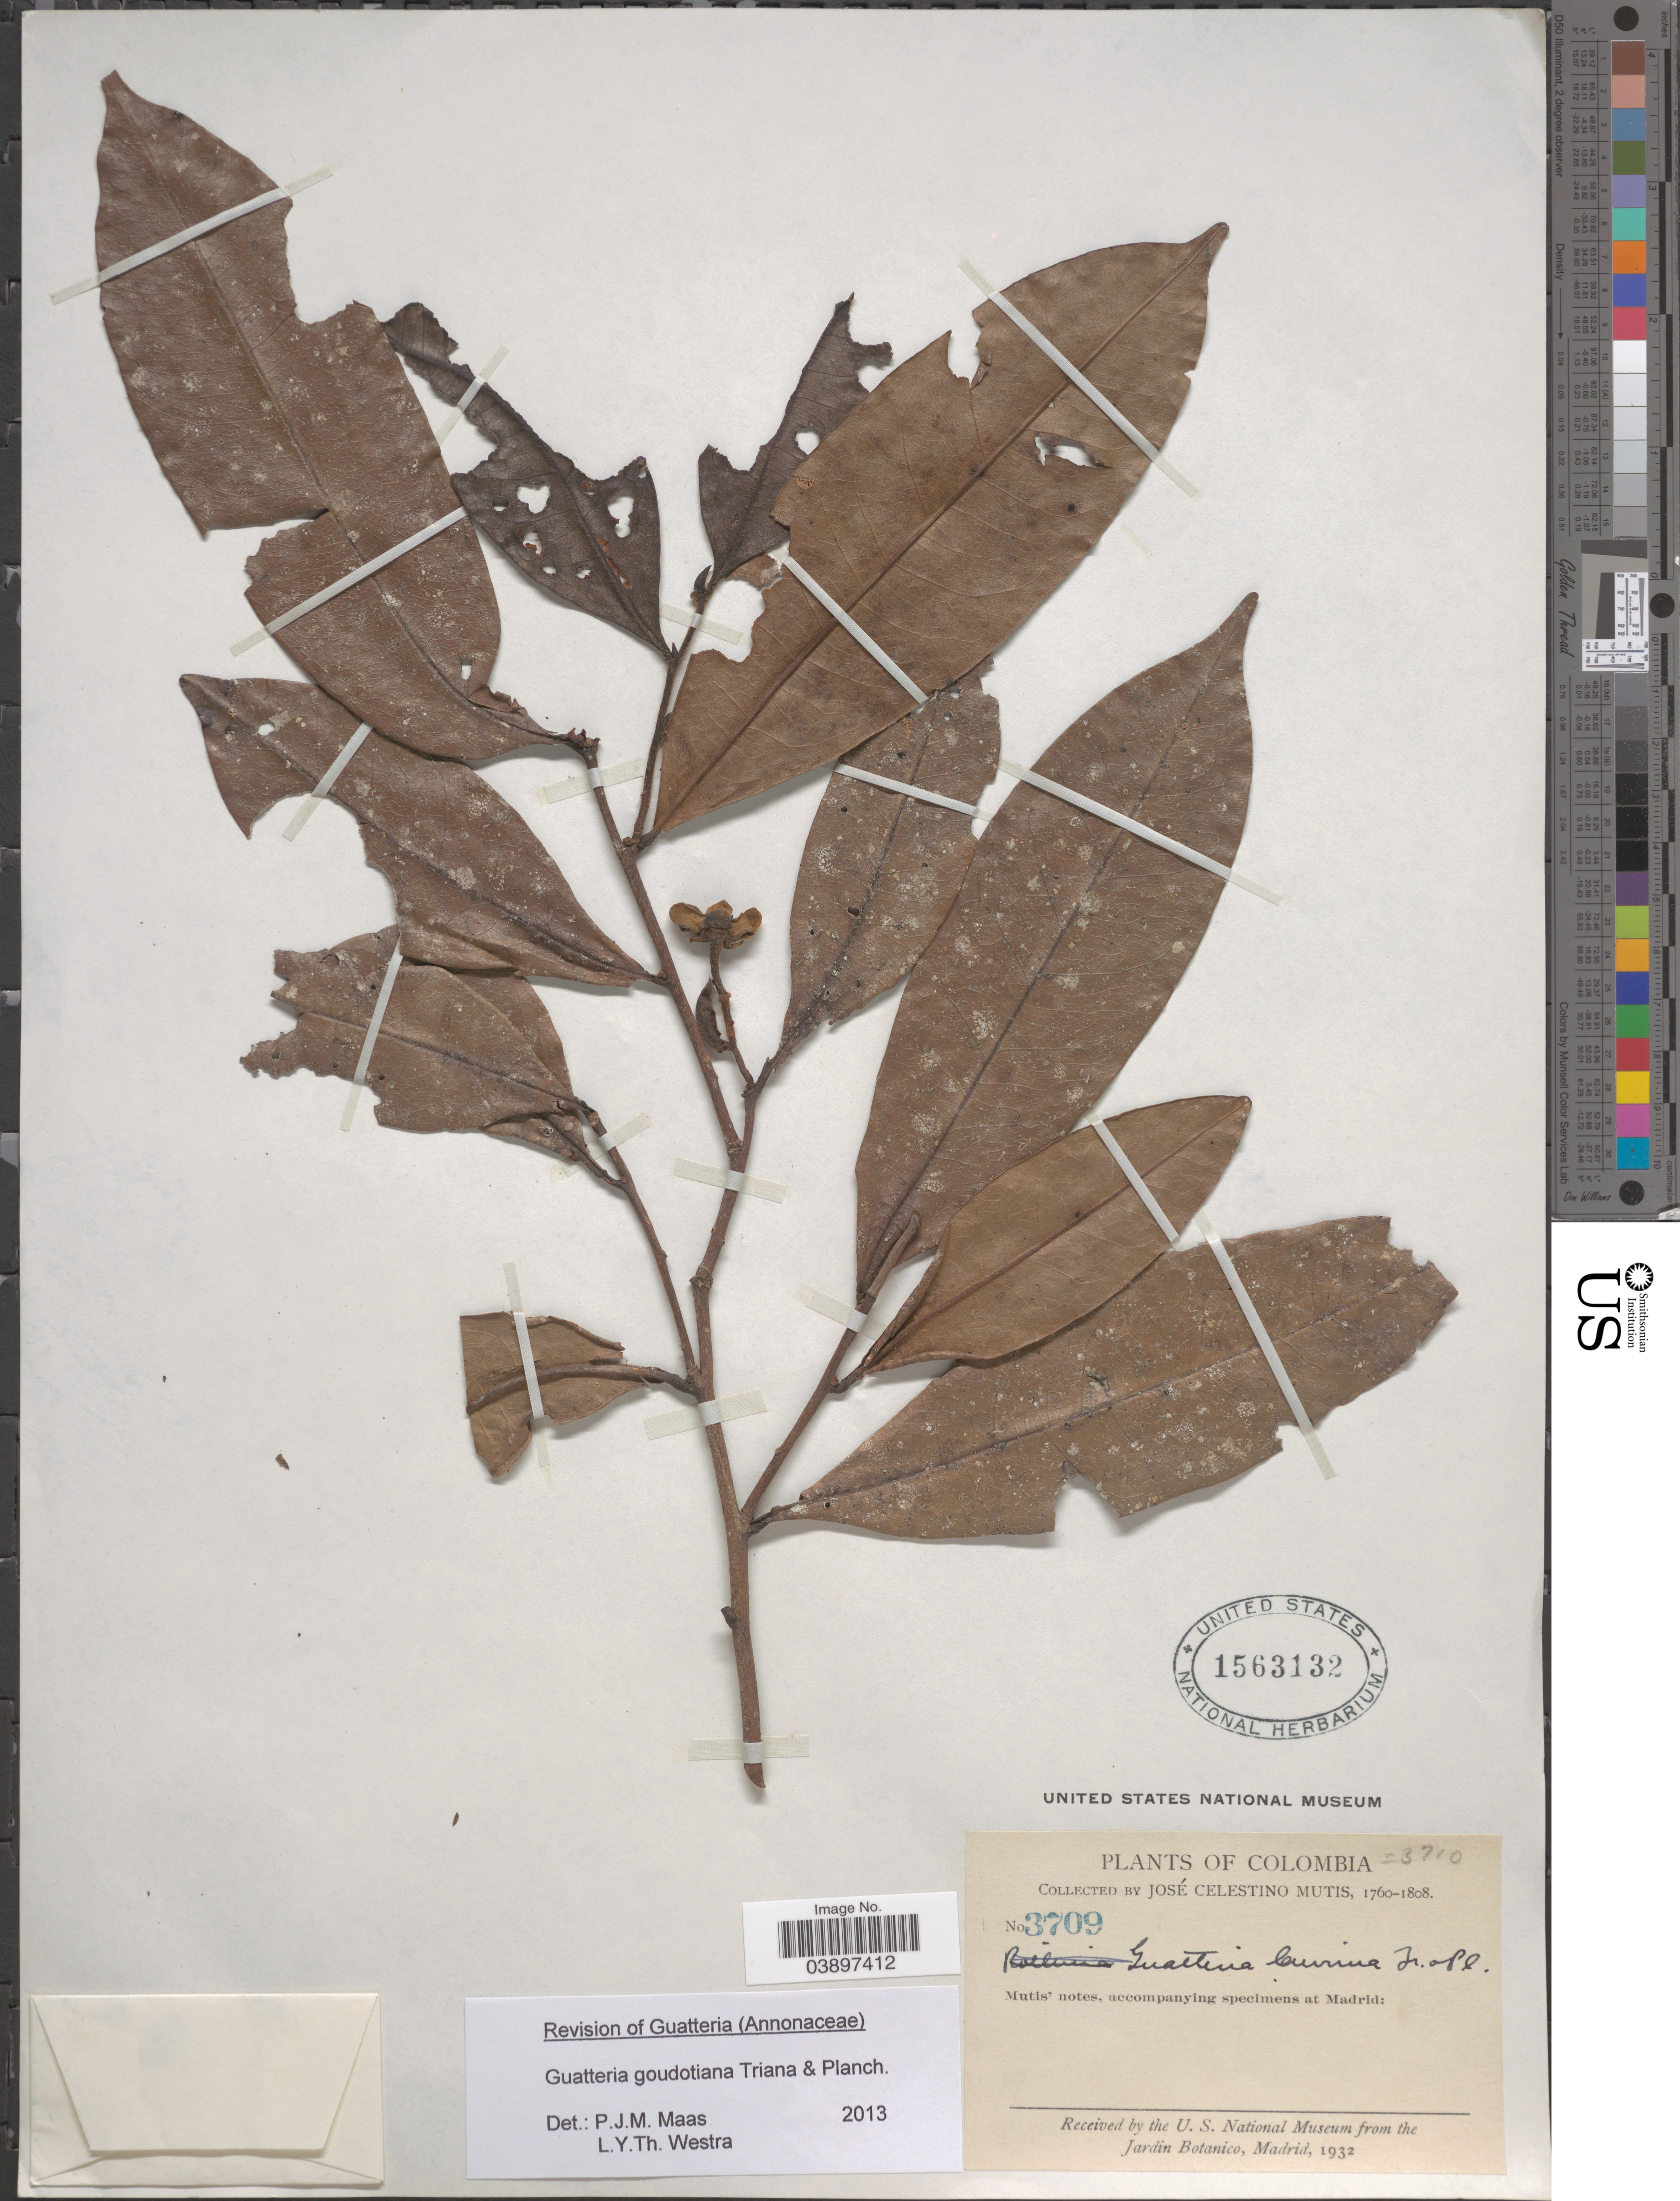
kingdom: Plantae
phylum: Tracheophyta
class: Magnoliopsida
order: Magnoliales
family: Annonaceae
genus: Guatteria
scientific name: Guatteria goudotiana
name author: Triana & Planch.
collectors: J. C. B. Mutis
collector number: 3709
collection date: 1760/1808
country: Colombia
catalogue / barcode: US 1563132